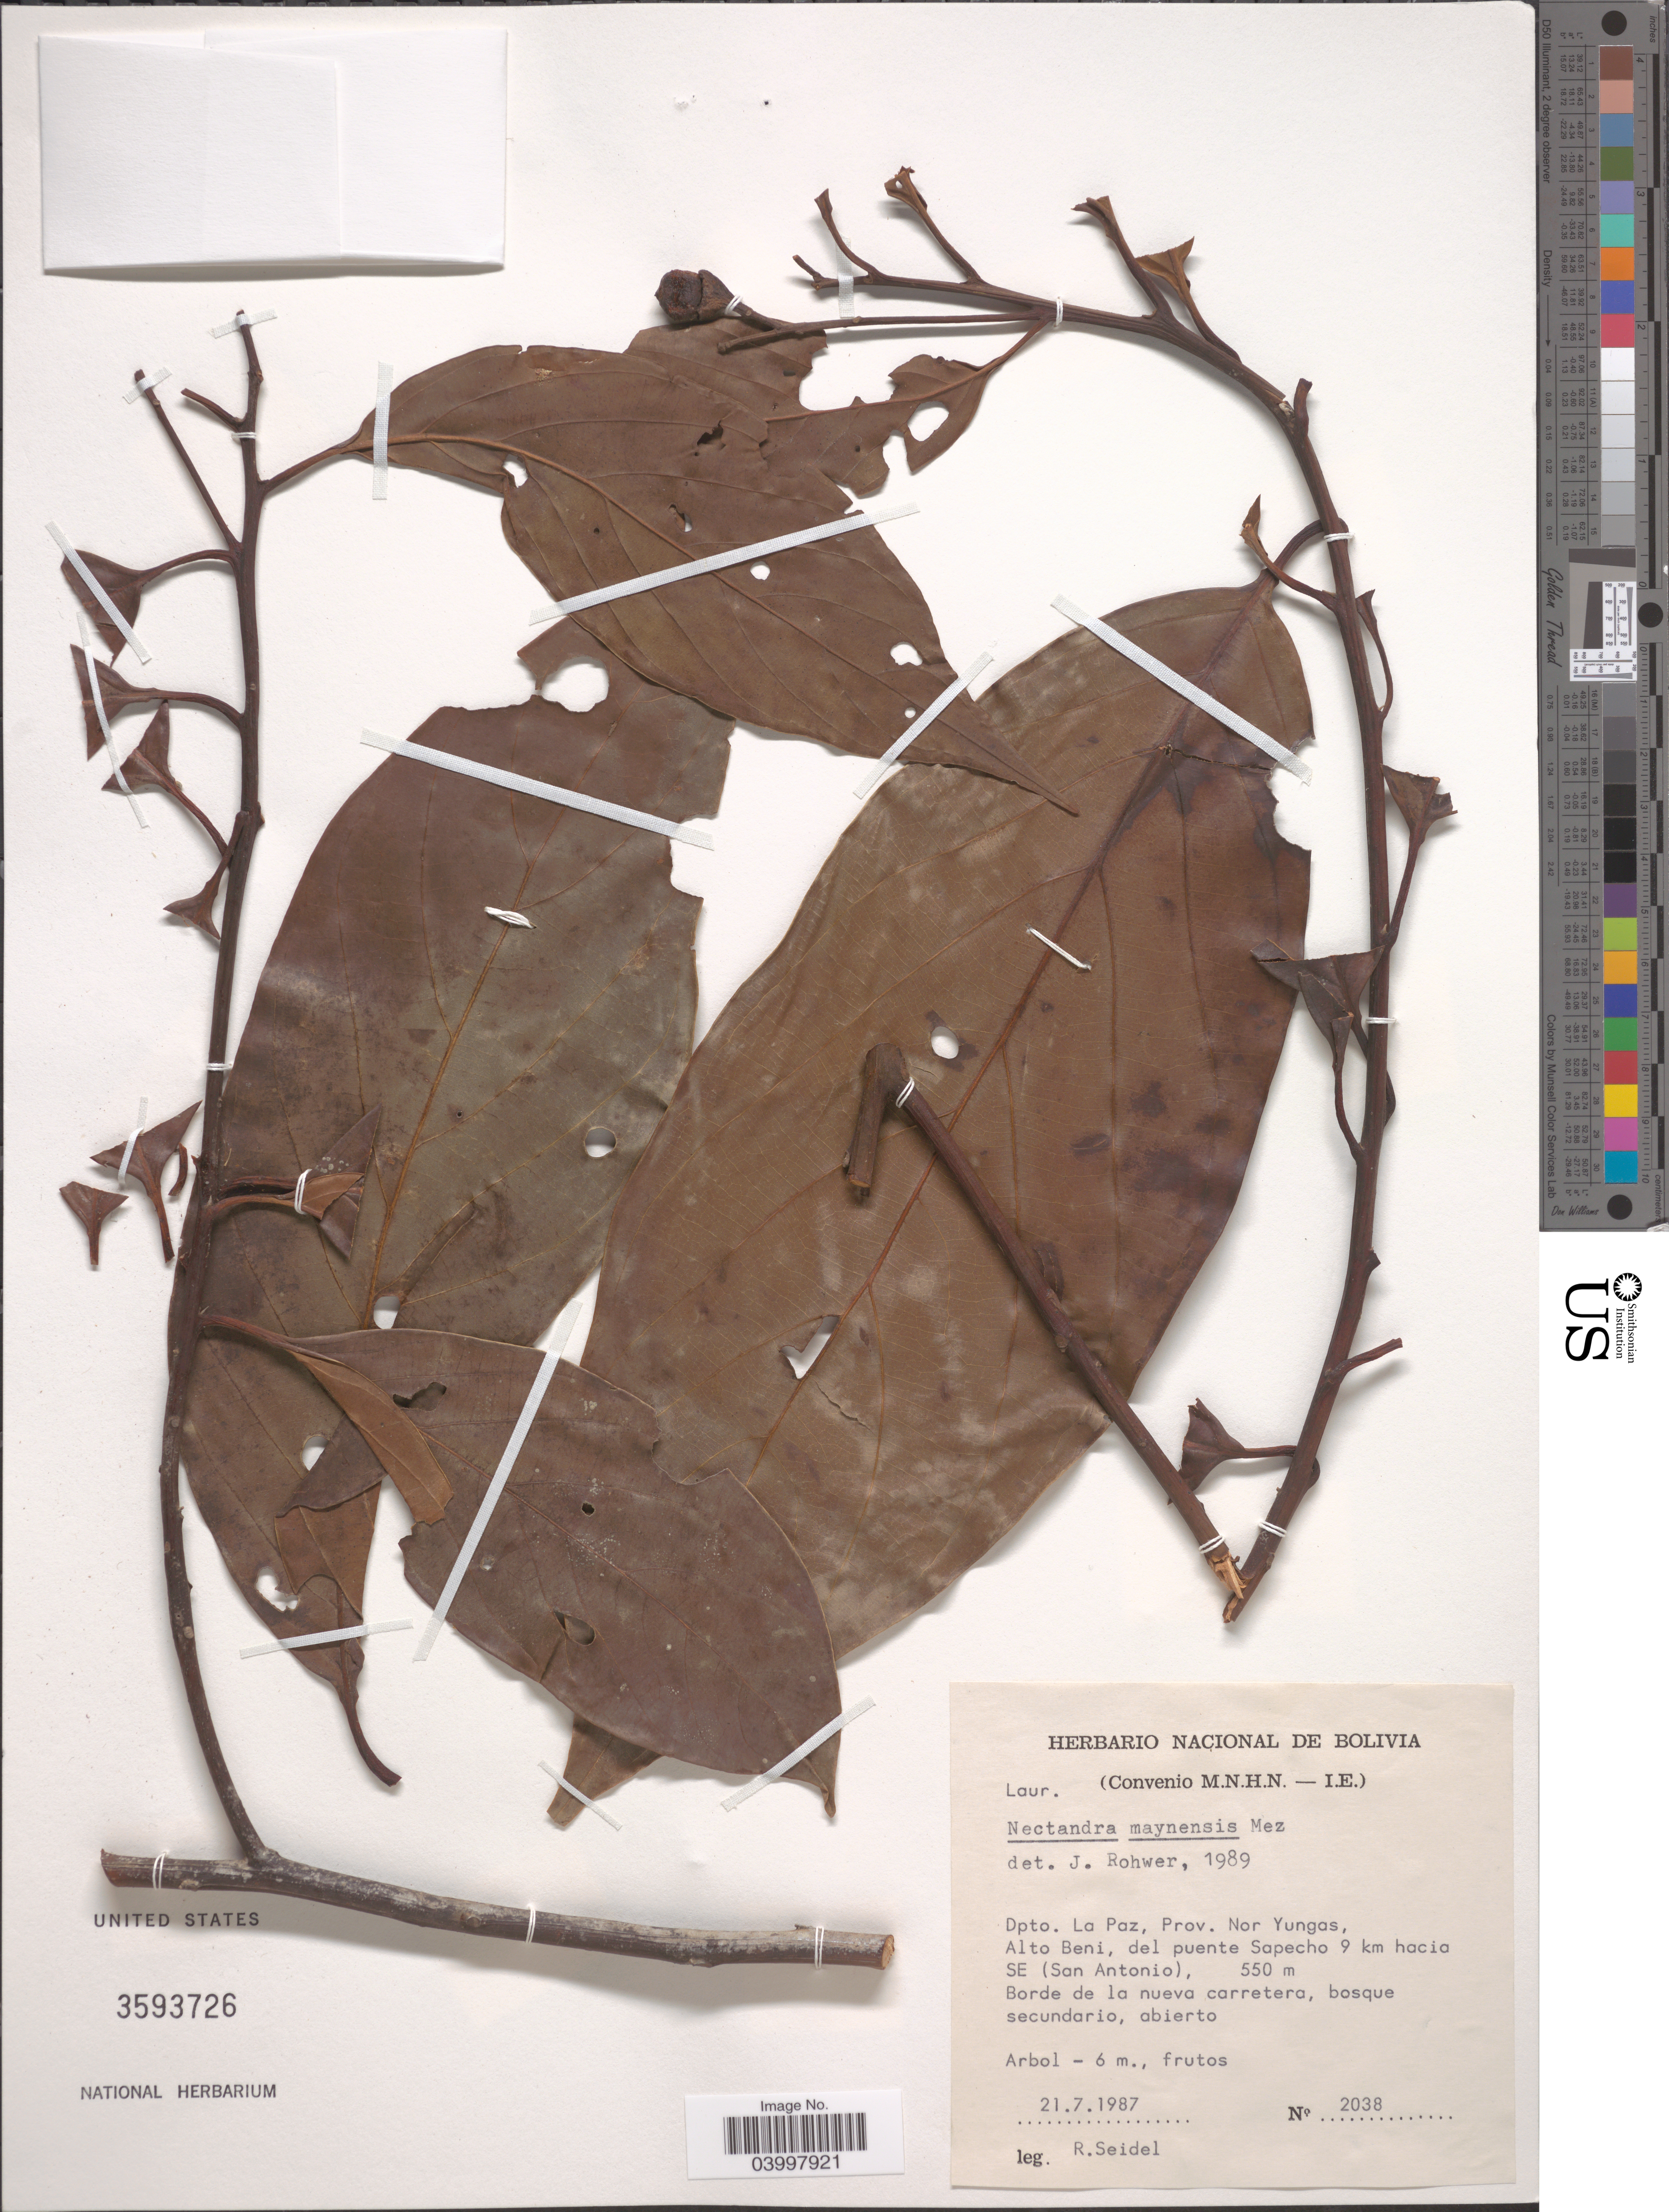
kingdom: Plantae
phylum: Tracheophyta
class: Magnoliopsida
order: Laurales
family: Lauraceae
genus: Nectandra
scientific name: Nectandra maynensis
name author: Mez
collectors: R. Seidel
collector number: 2038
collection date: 1987-07-21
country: Bolivia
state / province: La Paz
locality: Dpto. La Paz, Prov. Nor Yungas, Alto Beni, del puente Sapecho 9 km hacia SE (San Antonio). Borde de la nueva carretera, bosque secundario, abierto.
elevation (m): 550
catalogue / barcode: US 3593726